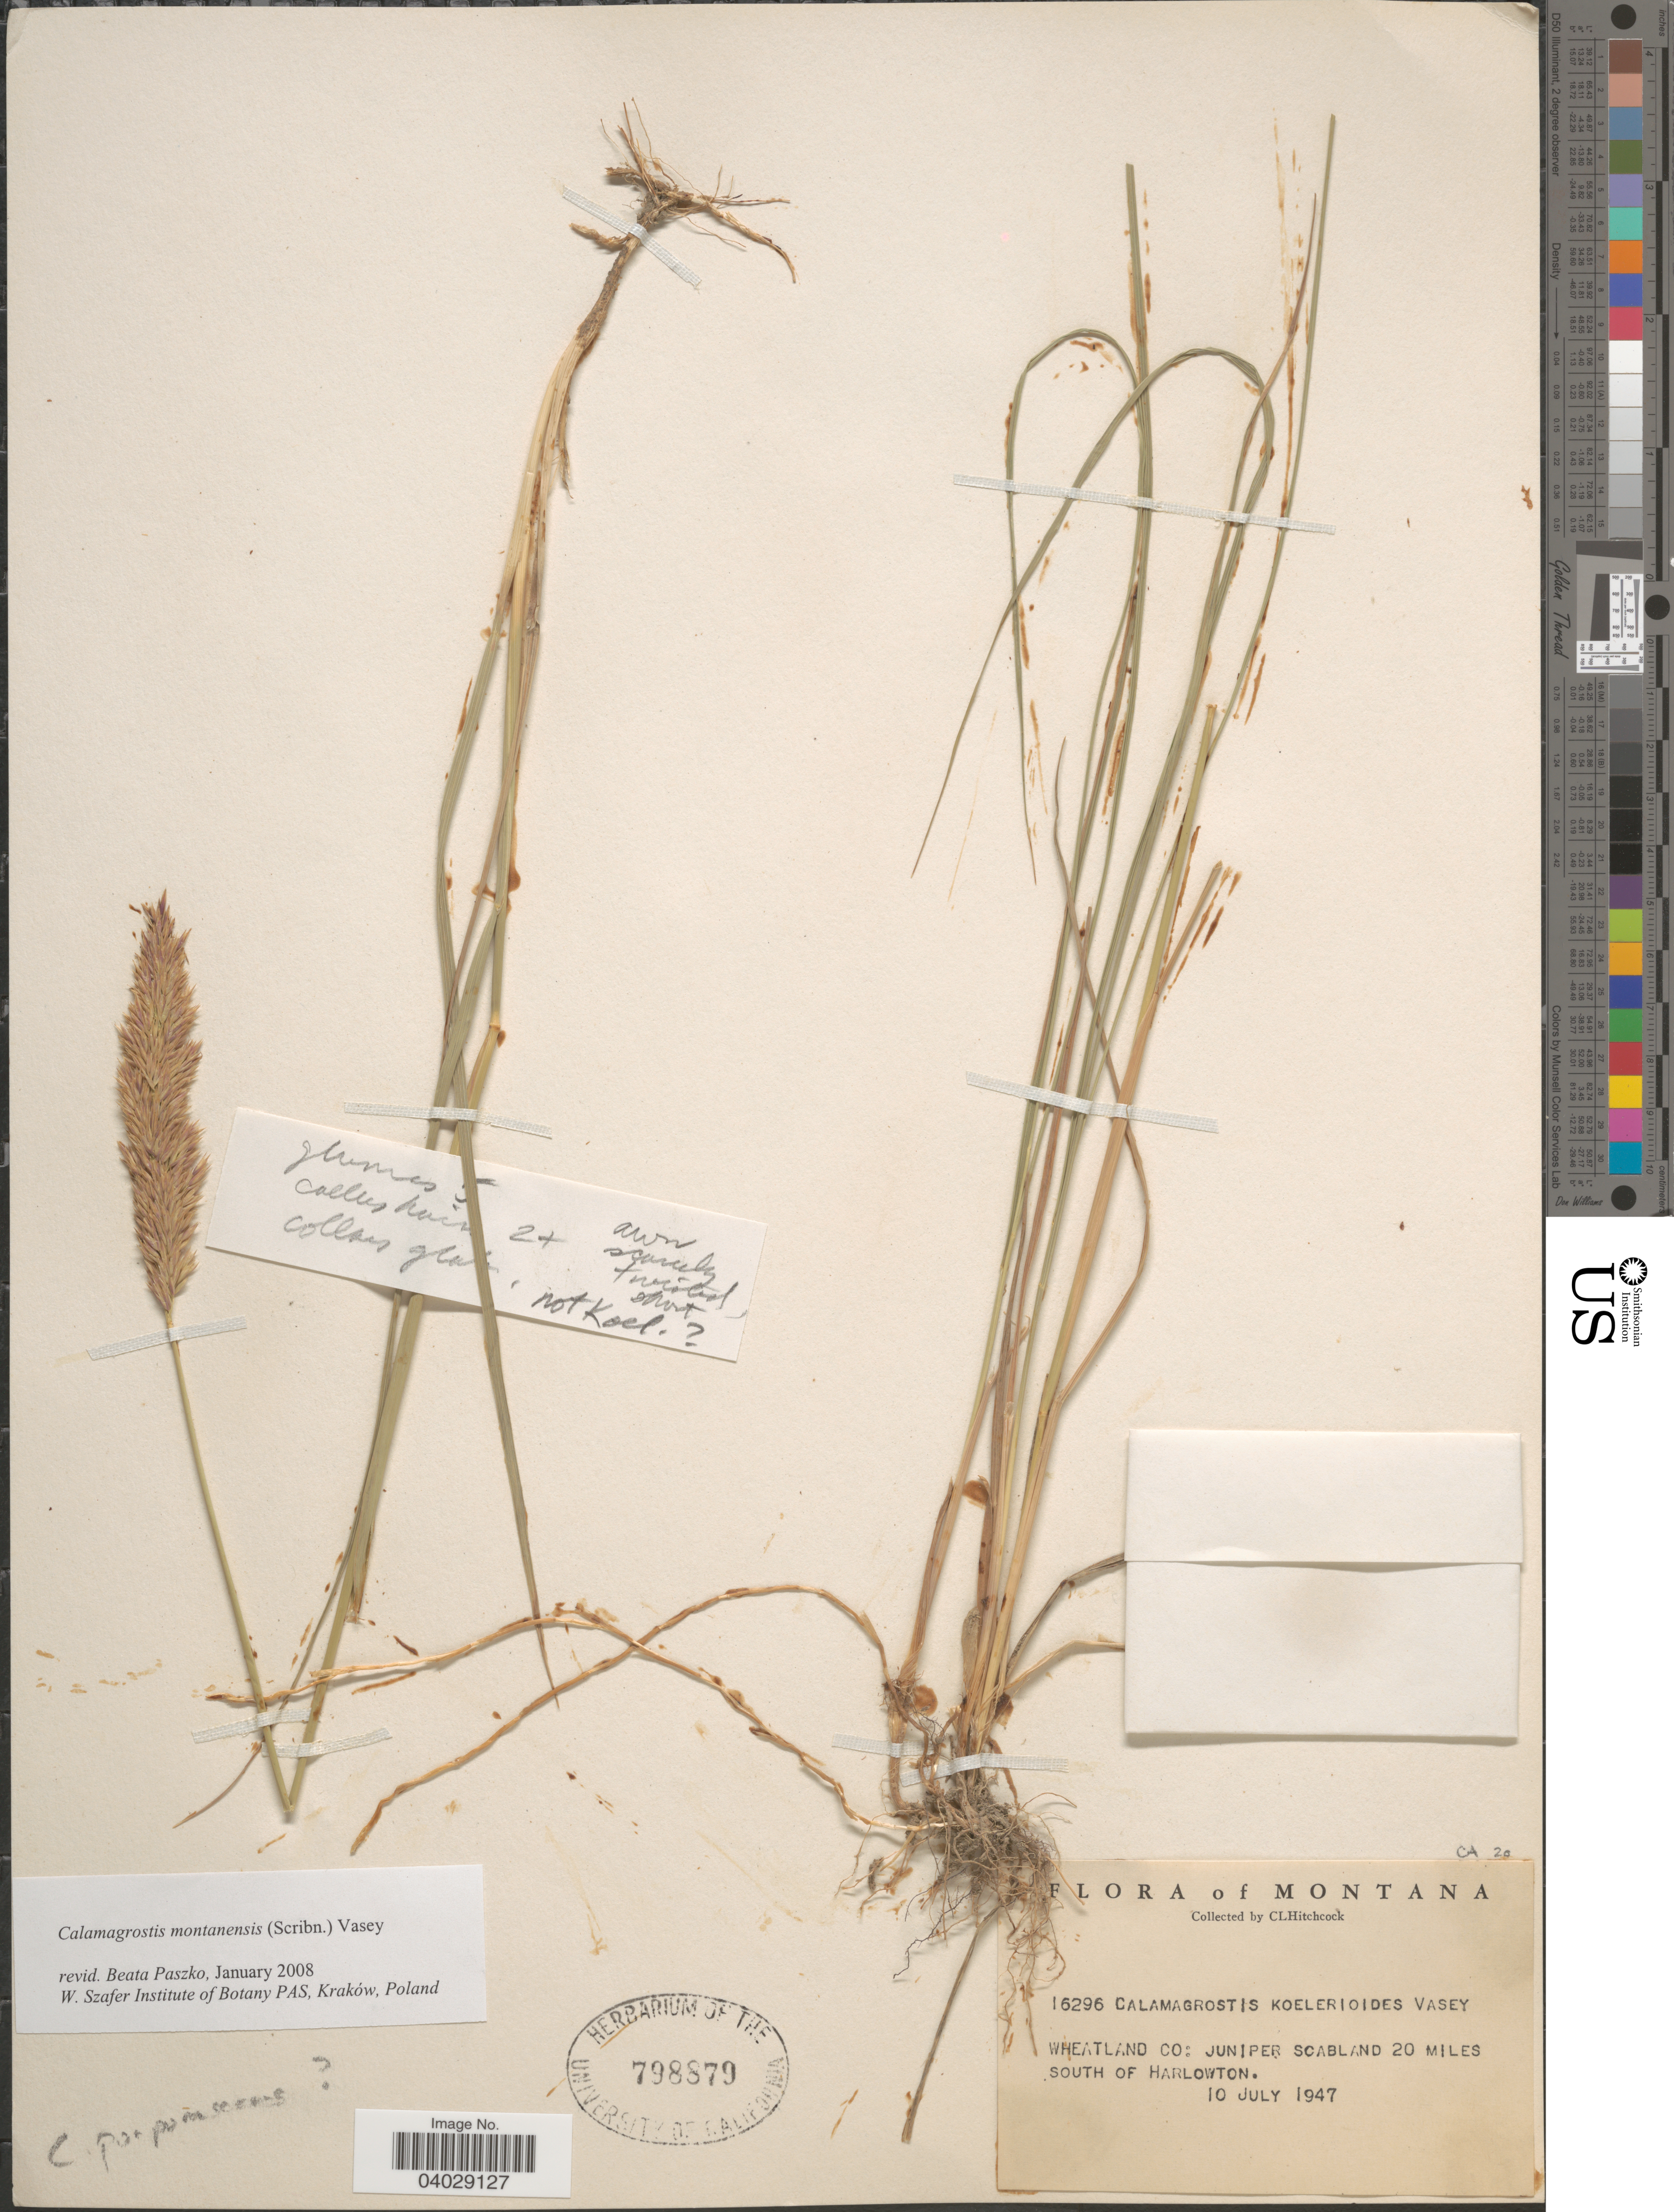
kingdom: Plantae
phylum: Tracheophyta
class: Liliopsida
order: Poales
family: Poaceae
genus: Calamagrostis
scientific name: Calamagrostis montanensis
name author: Scribn. ex Vasey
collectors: A. S. Hitchcock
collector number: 16296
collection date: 1947-07-10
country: United States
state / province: Montana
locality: Wheatland Co: Juniper Scabland 20 miles south of Harlowton.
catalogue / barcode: US 798879